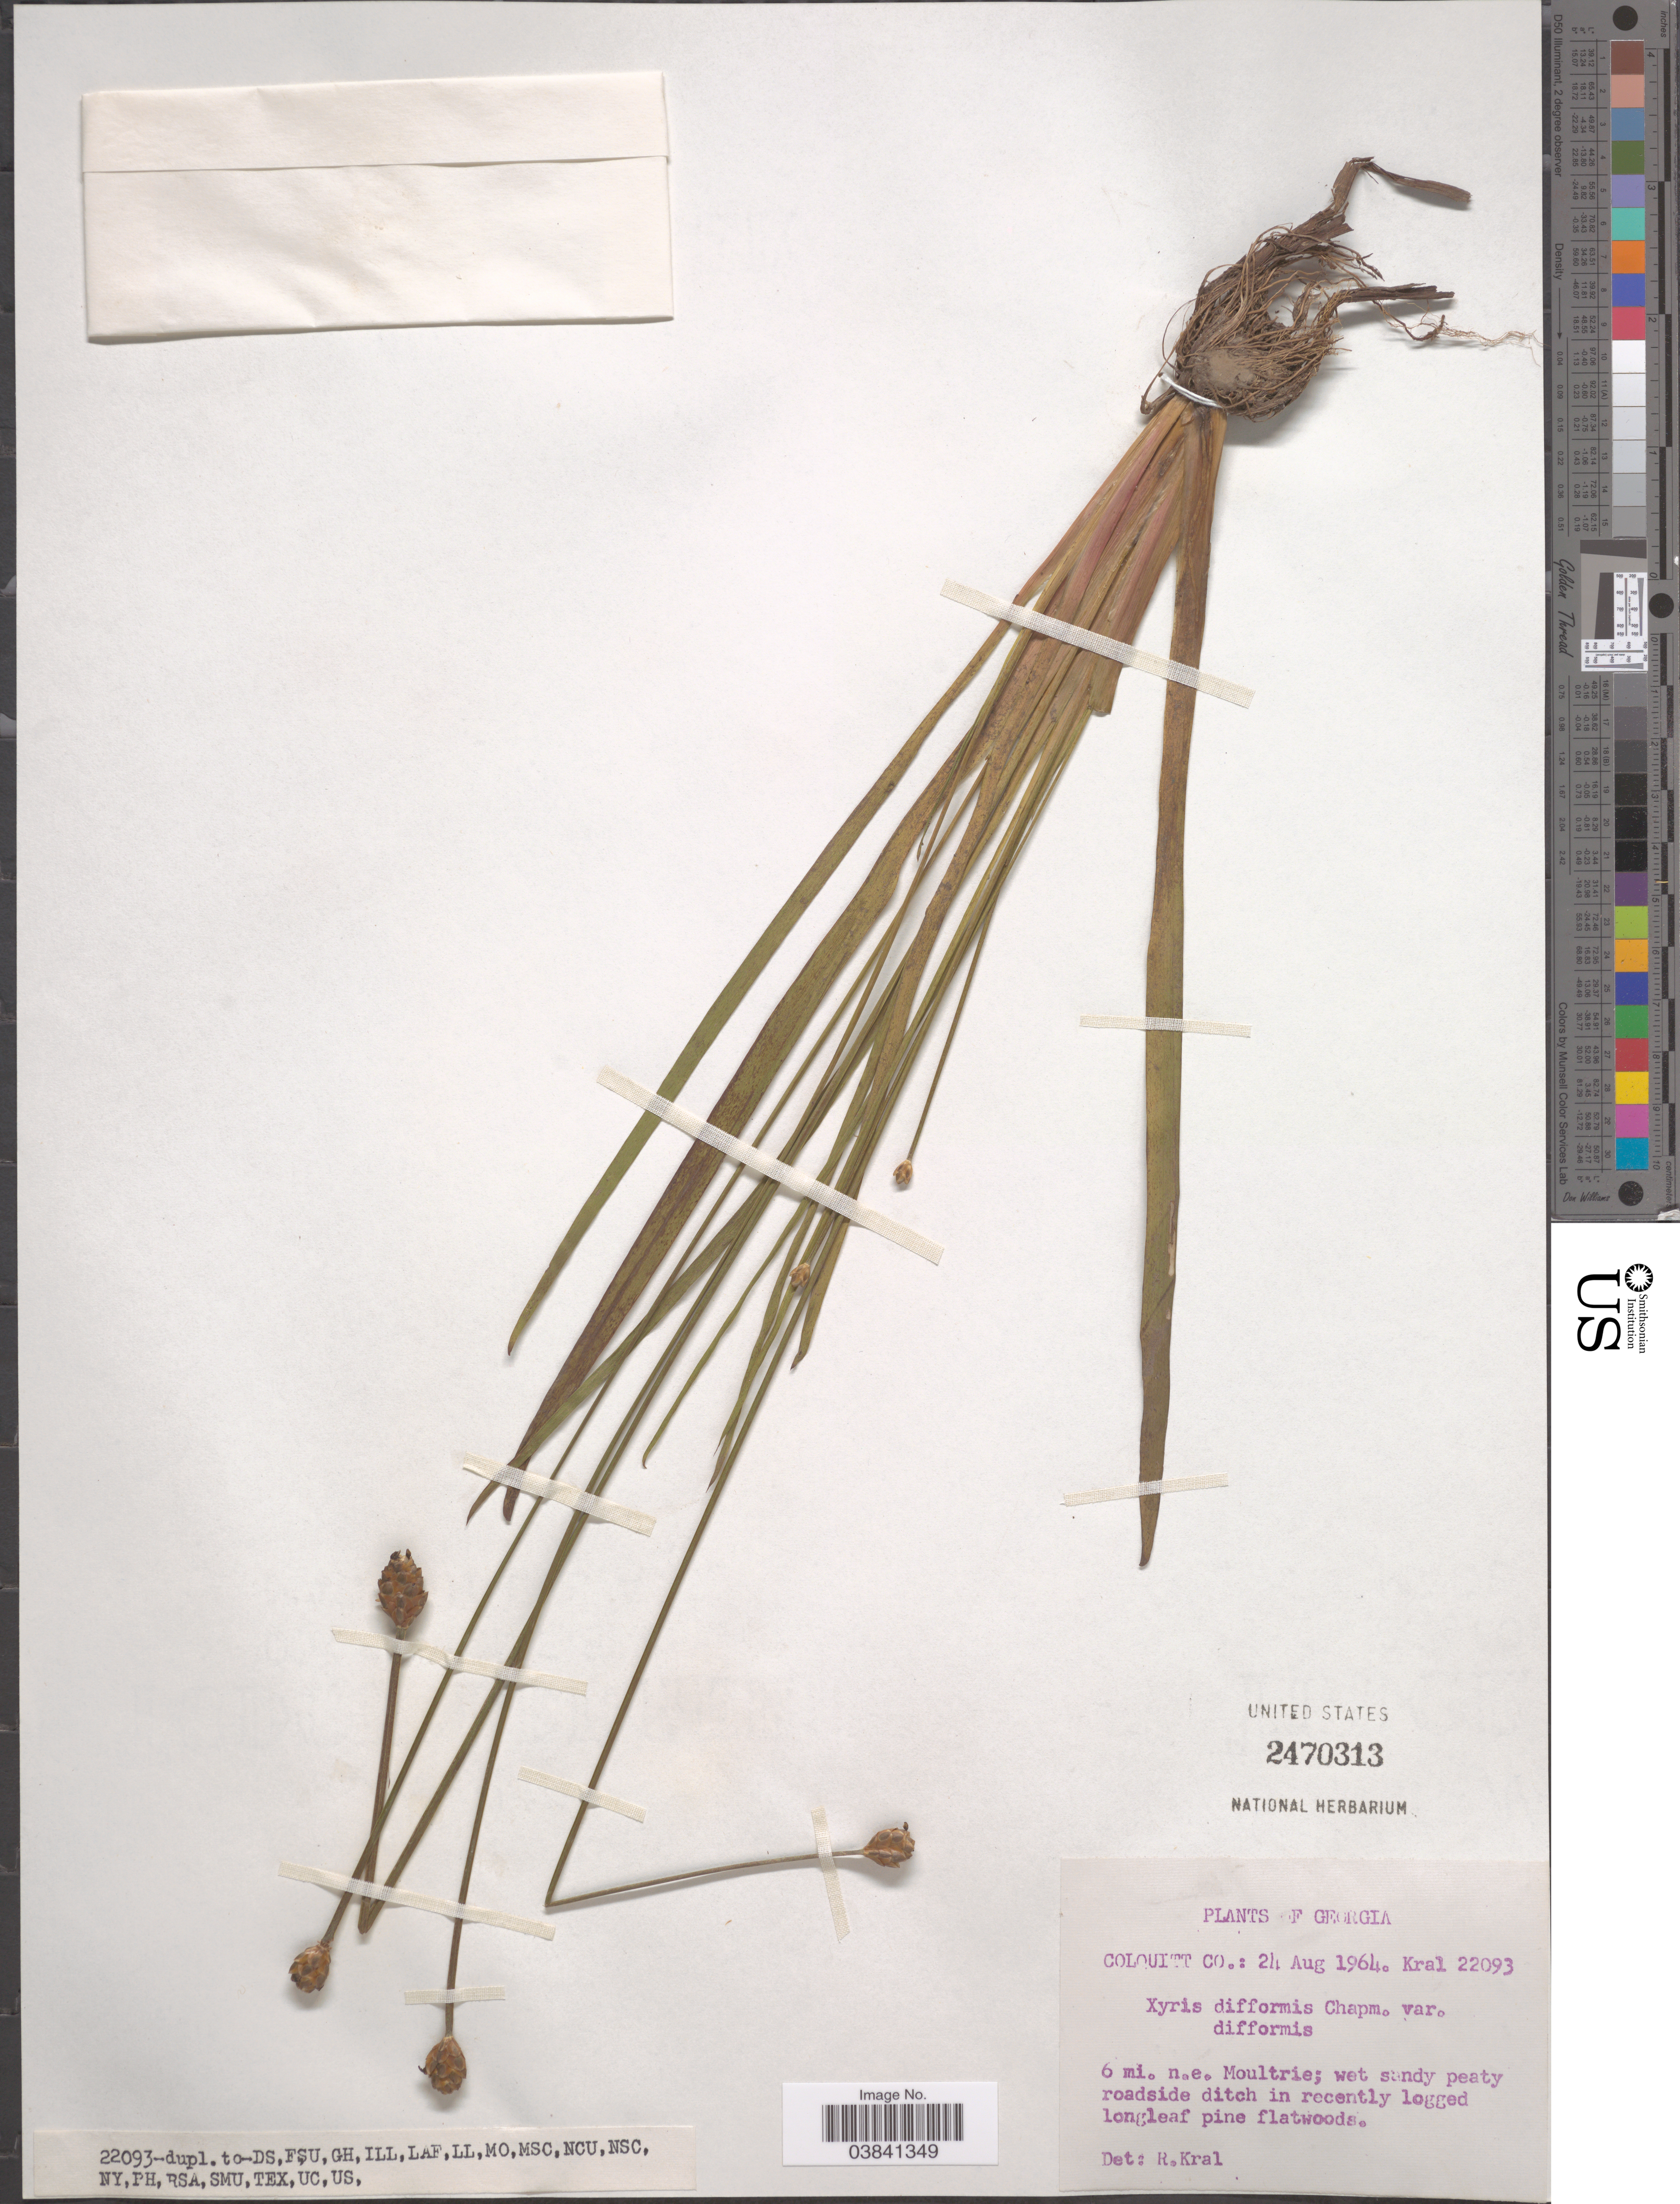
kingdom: Plantae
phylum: Tracheophyta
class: Liliopsida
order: Poales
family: Xyridaceae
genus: Xyris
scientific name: Xyris difformis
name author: Chapm.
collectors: R. Kral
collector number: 22093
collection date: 1964-08-24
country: United States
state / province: Georgia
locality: Colquitt Co.: 6 mi. n.e. Moultrie.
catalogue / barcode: US 2470313